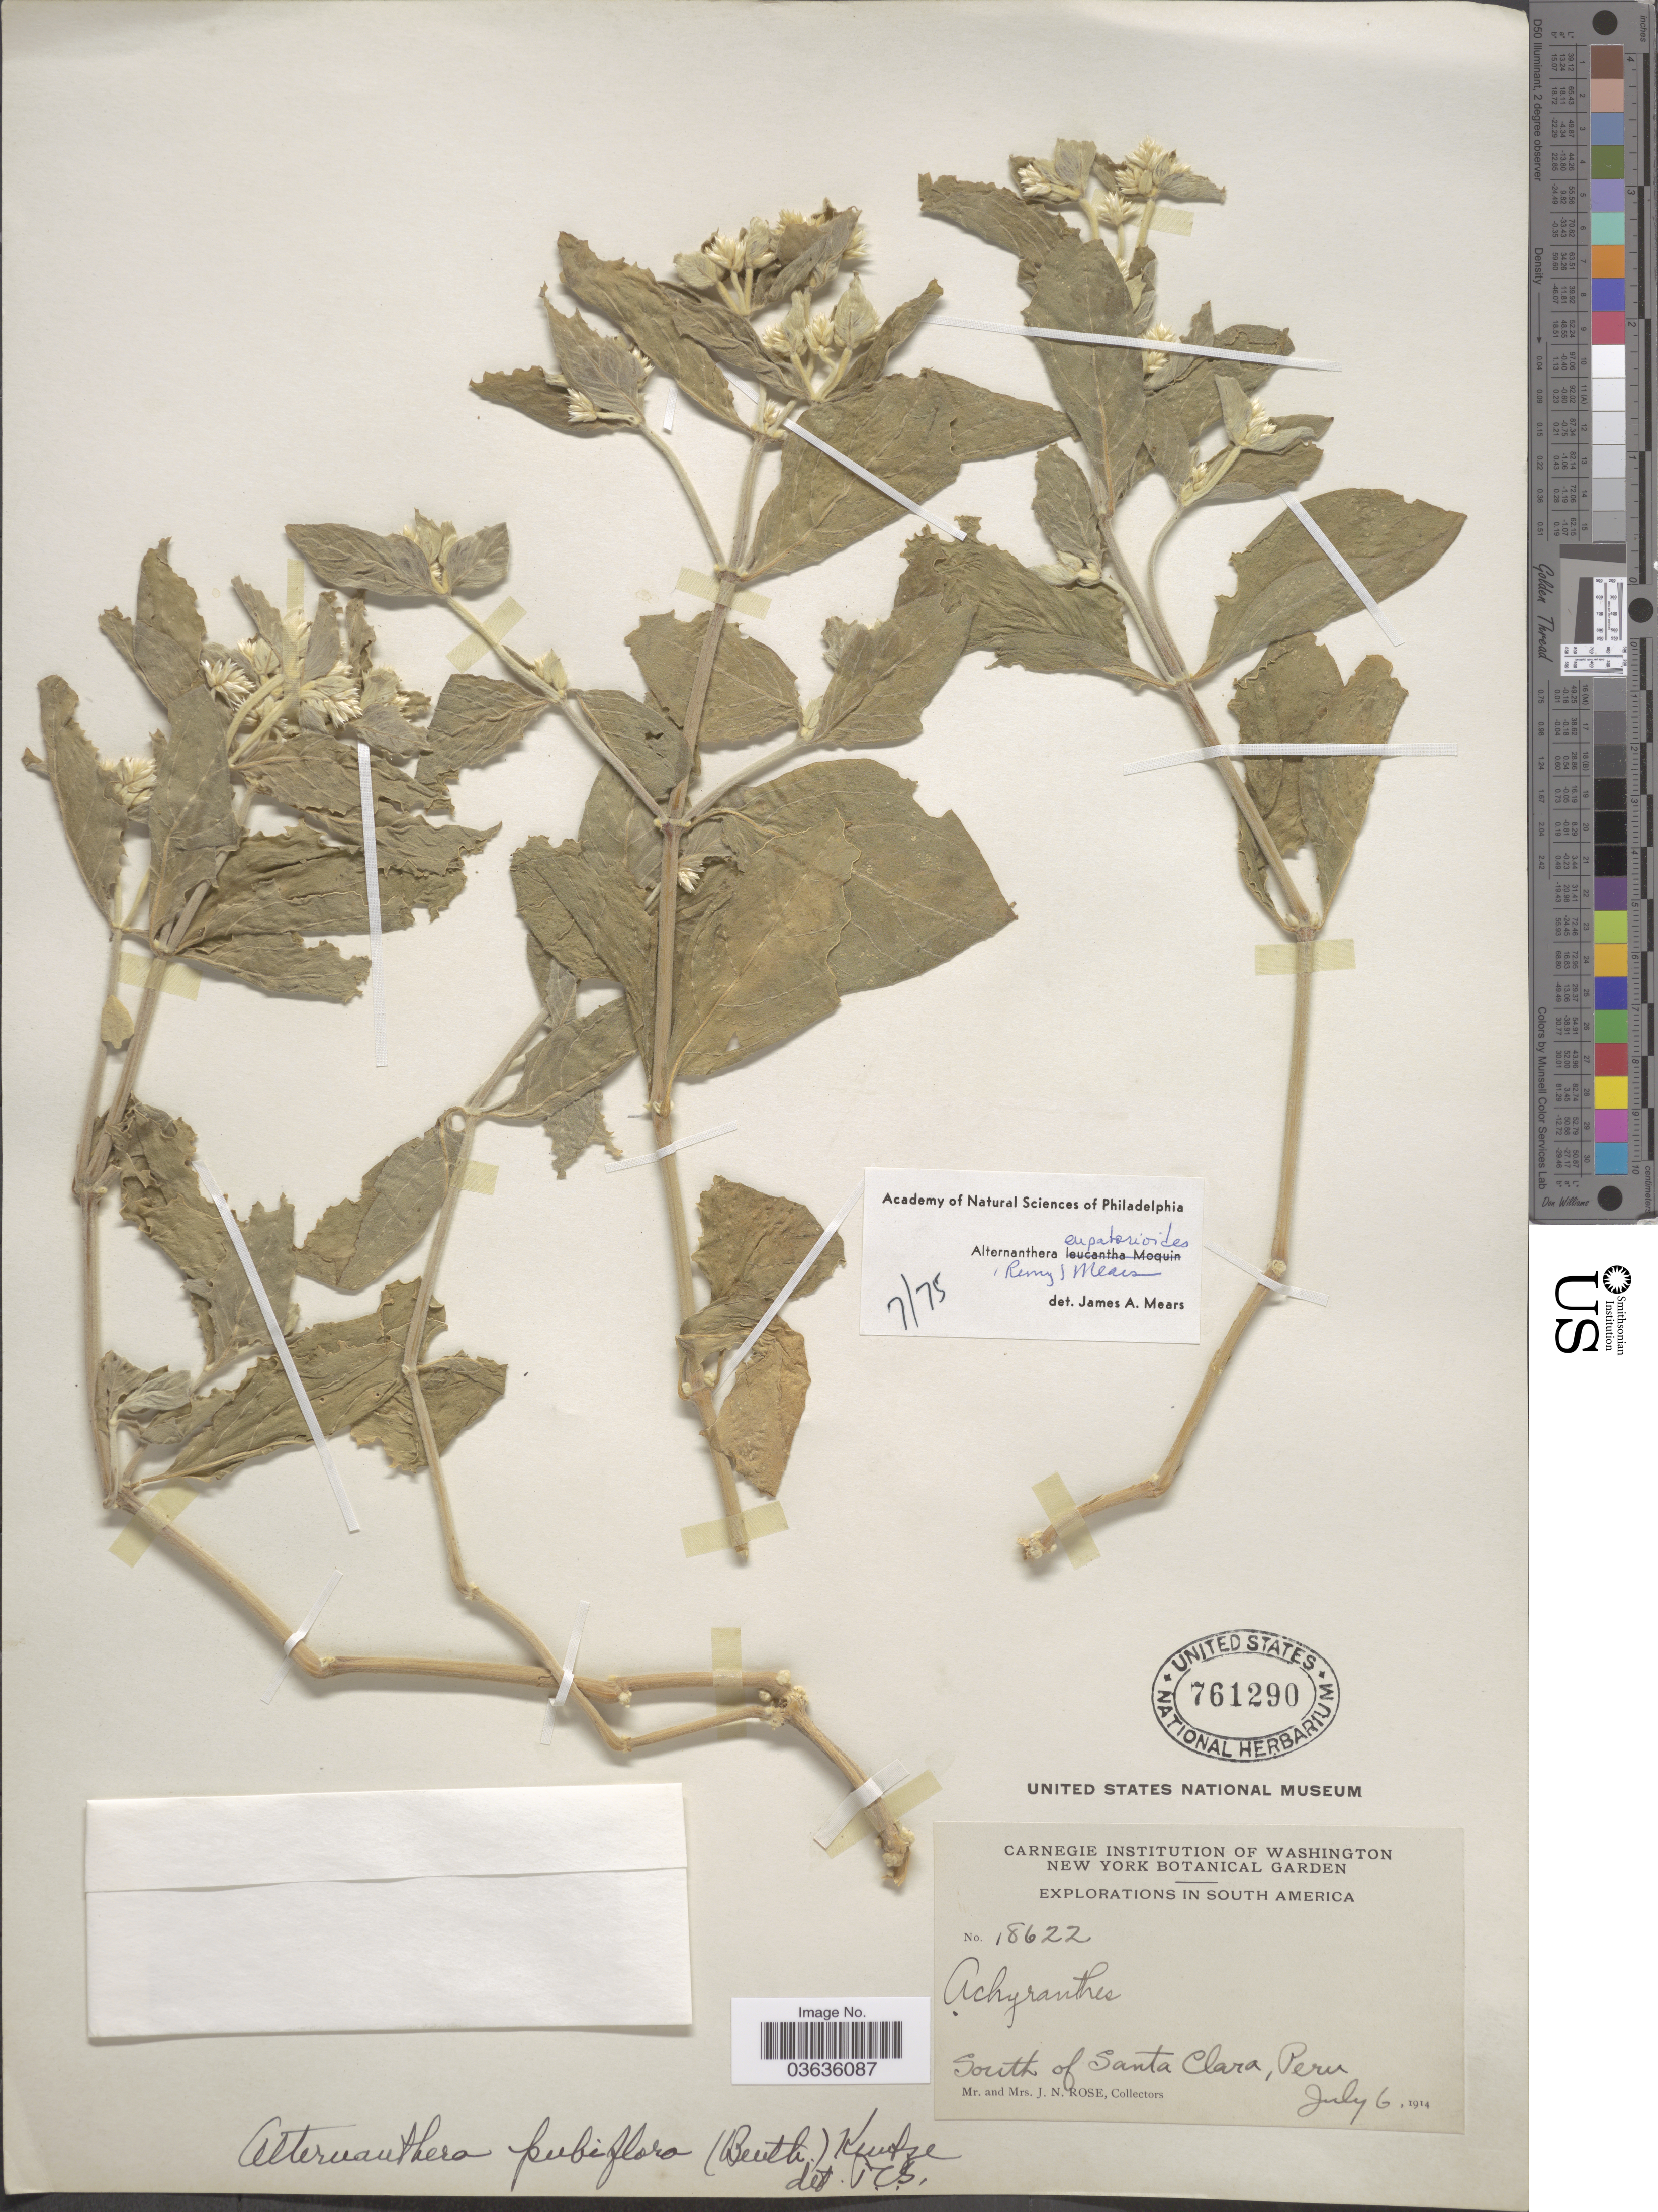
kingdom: Plantae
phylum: Tracheophyta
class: Magnoliopsida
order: Caryophyllales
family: Amaranthaceae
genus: Alternanthera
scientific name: Alternanthera eupatorioides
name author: Remy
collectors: J. N. Rose & L. B. Rose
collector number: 18622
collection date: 1914-07-06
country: Peru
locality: South of Santa Clara.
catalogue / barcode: US 761290